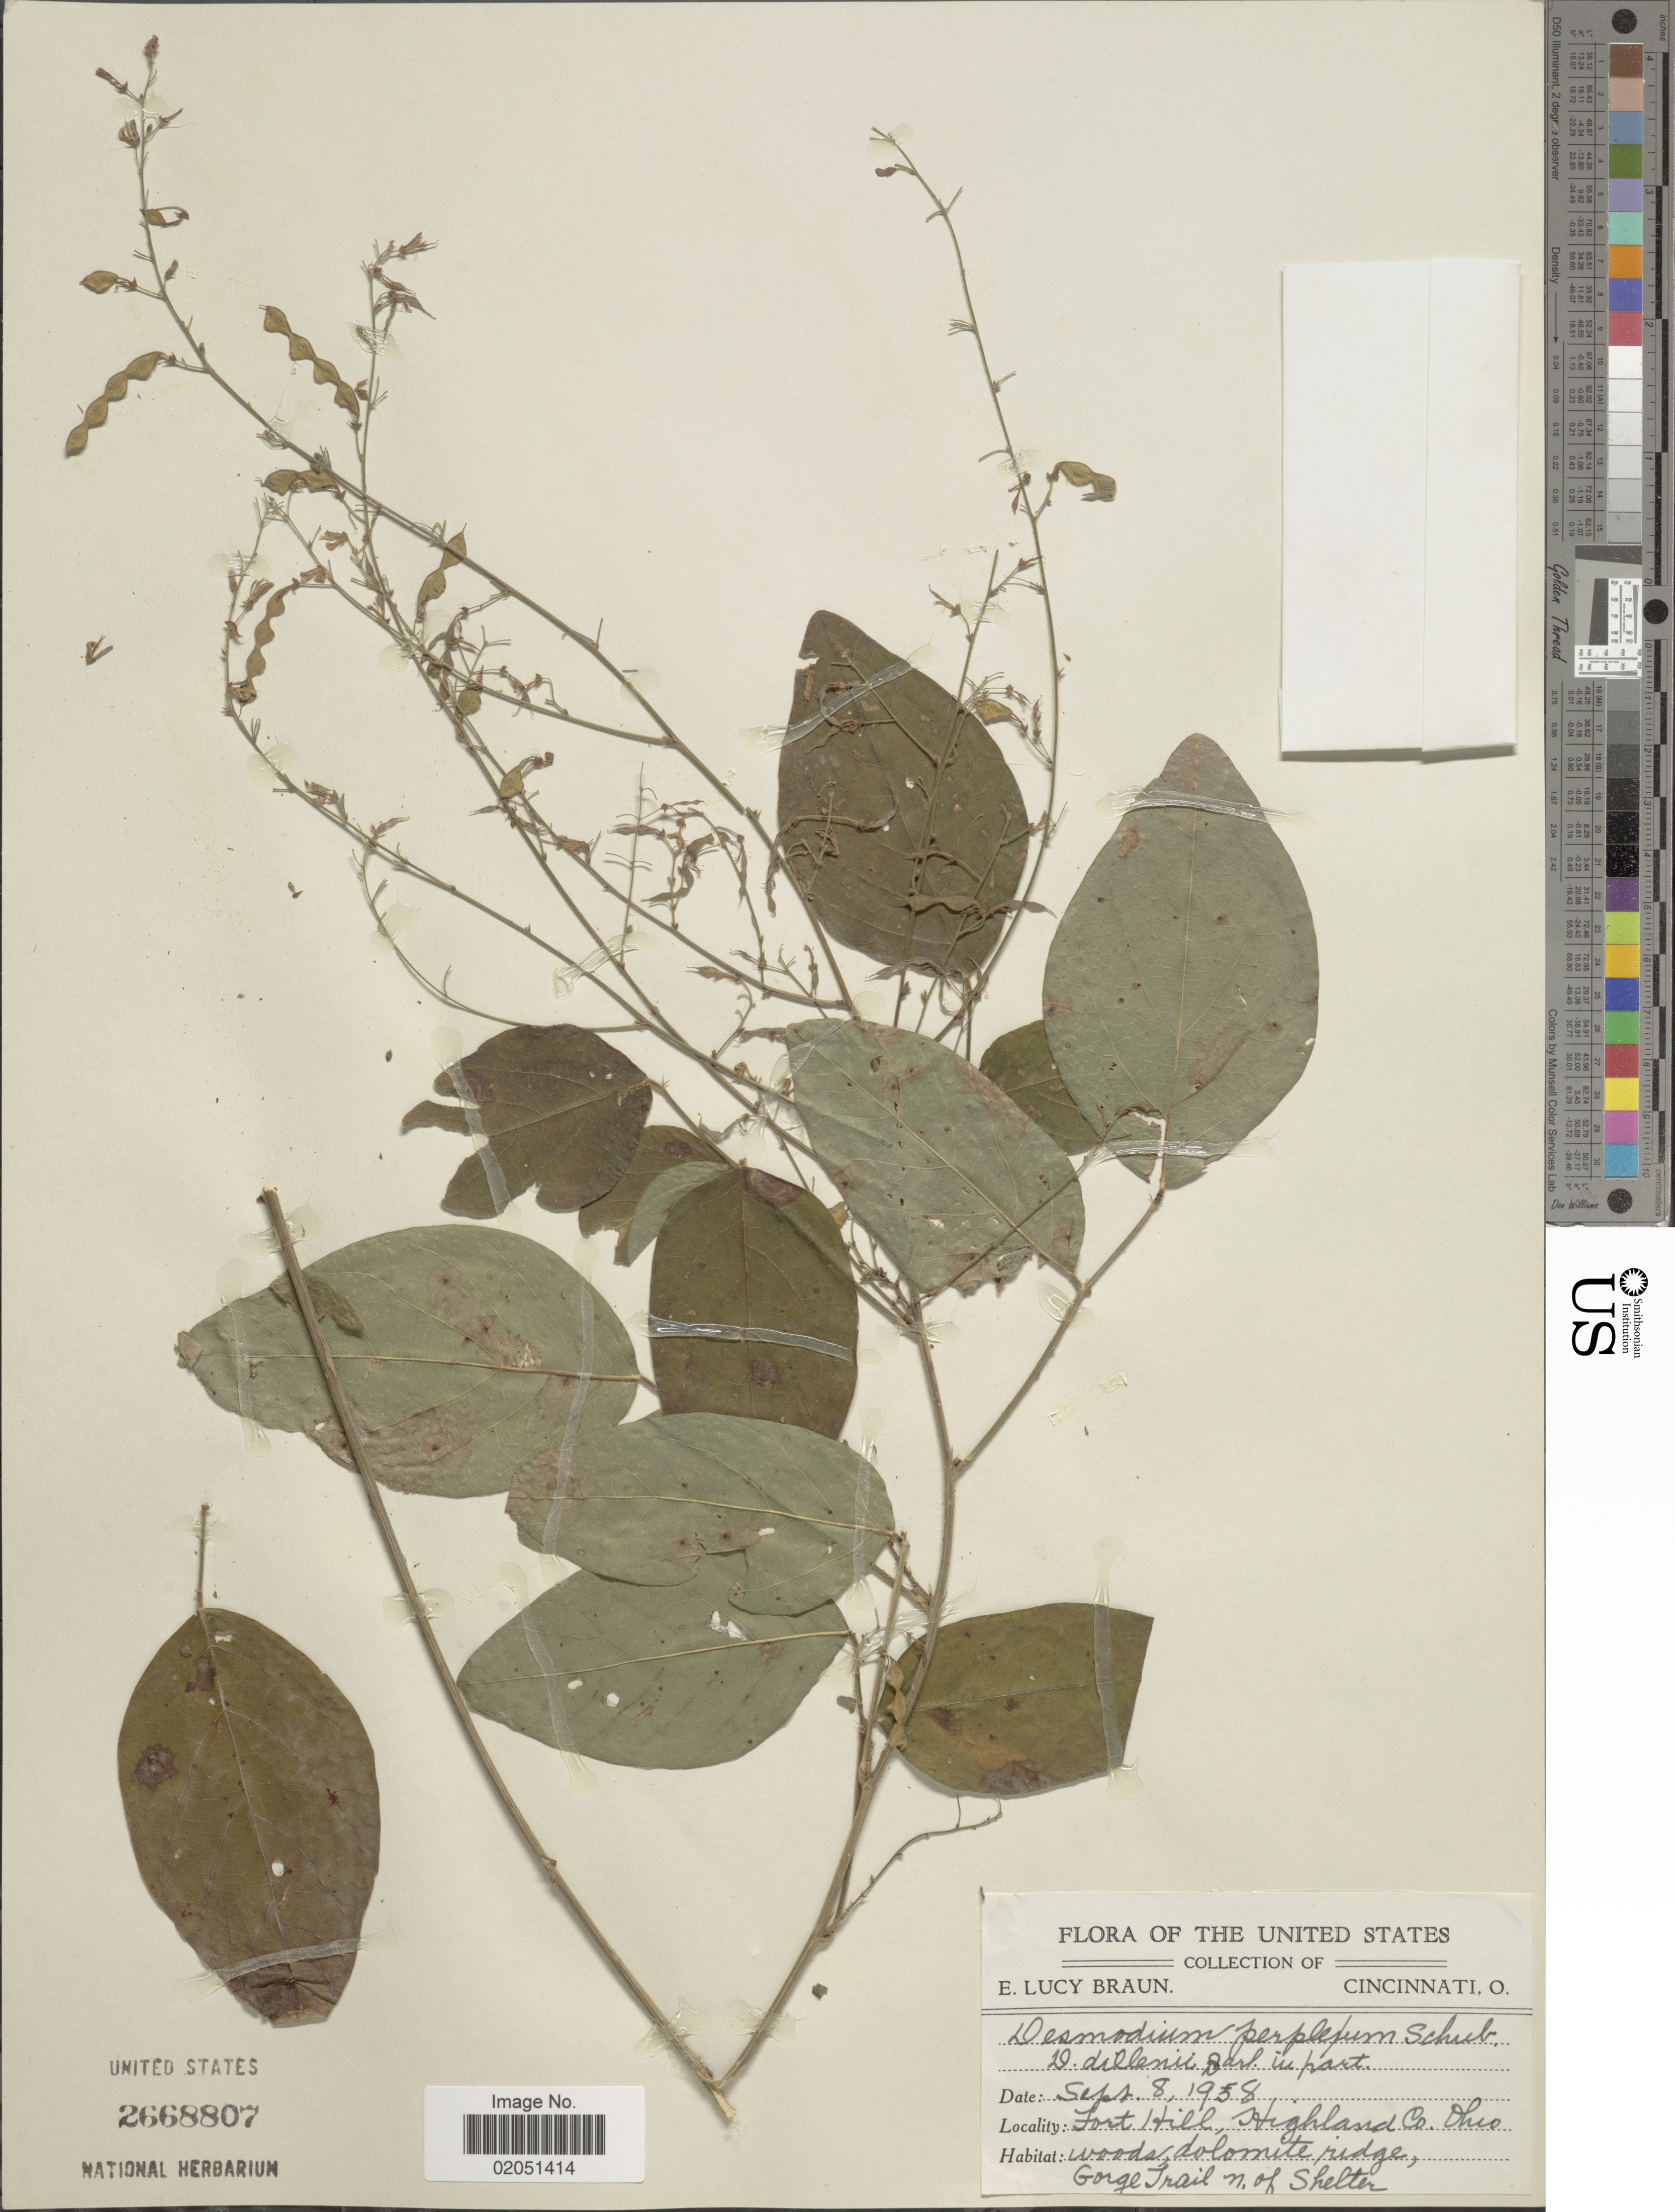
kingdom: Plantae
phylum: Tracheophyta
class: Magnoliopsida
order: Fabales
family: Fabaceae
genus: Desmodium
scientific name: Desmodium perplexum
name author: B.G. Schub.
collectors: E. L. Braun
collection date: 1958-09-08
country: United States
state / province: Ohio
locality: Fort Hill, Highland Co., woods dolomite ridge, Gorge Trail n. of Shelter.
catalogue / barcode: US 2668807